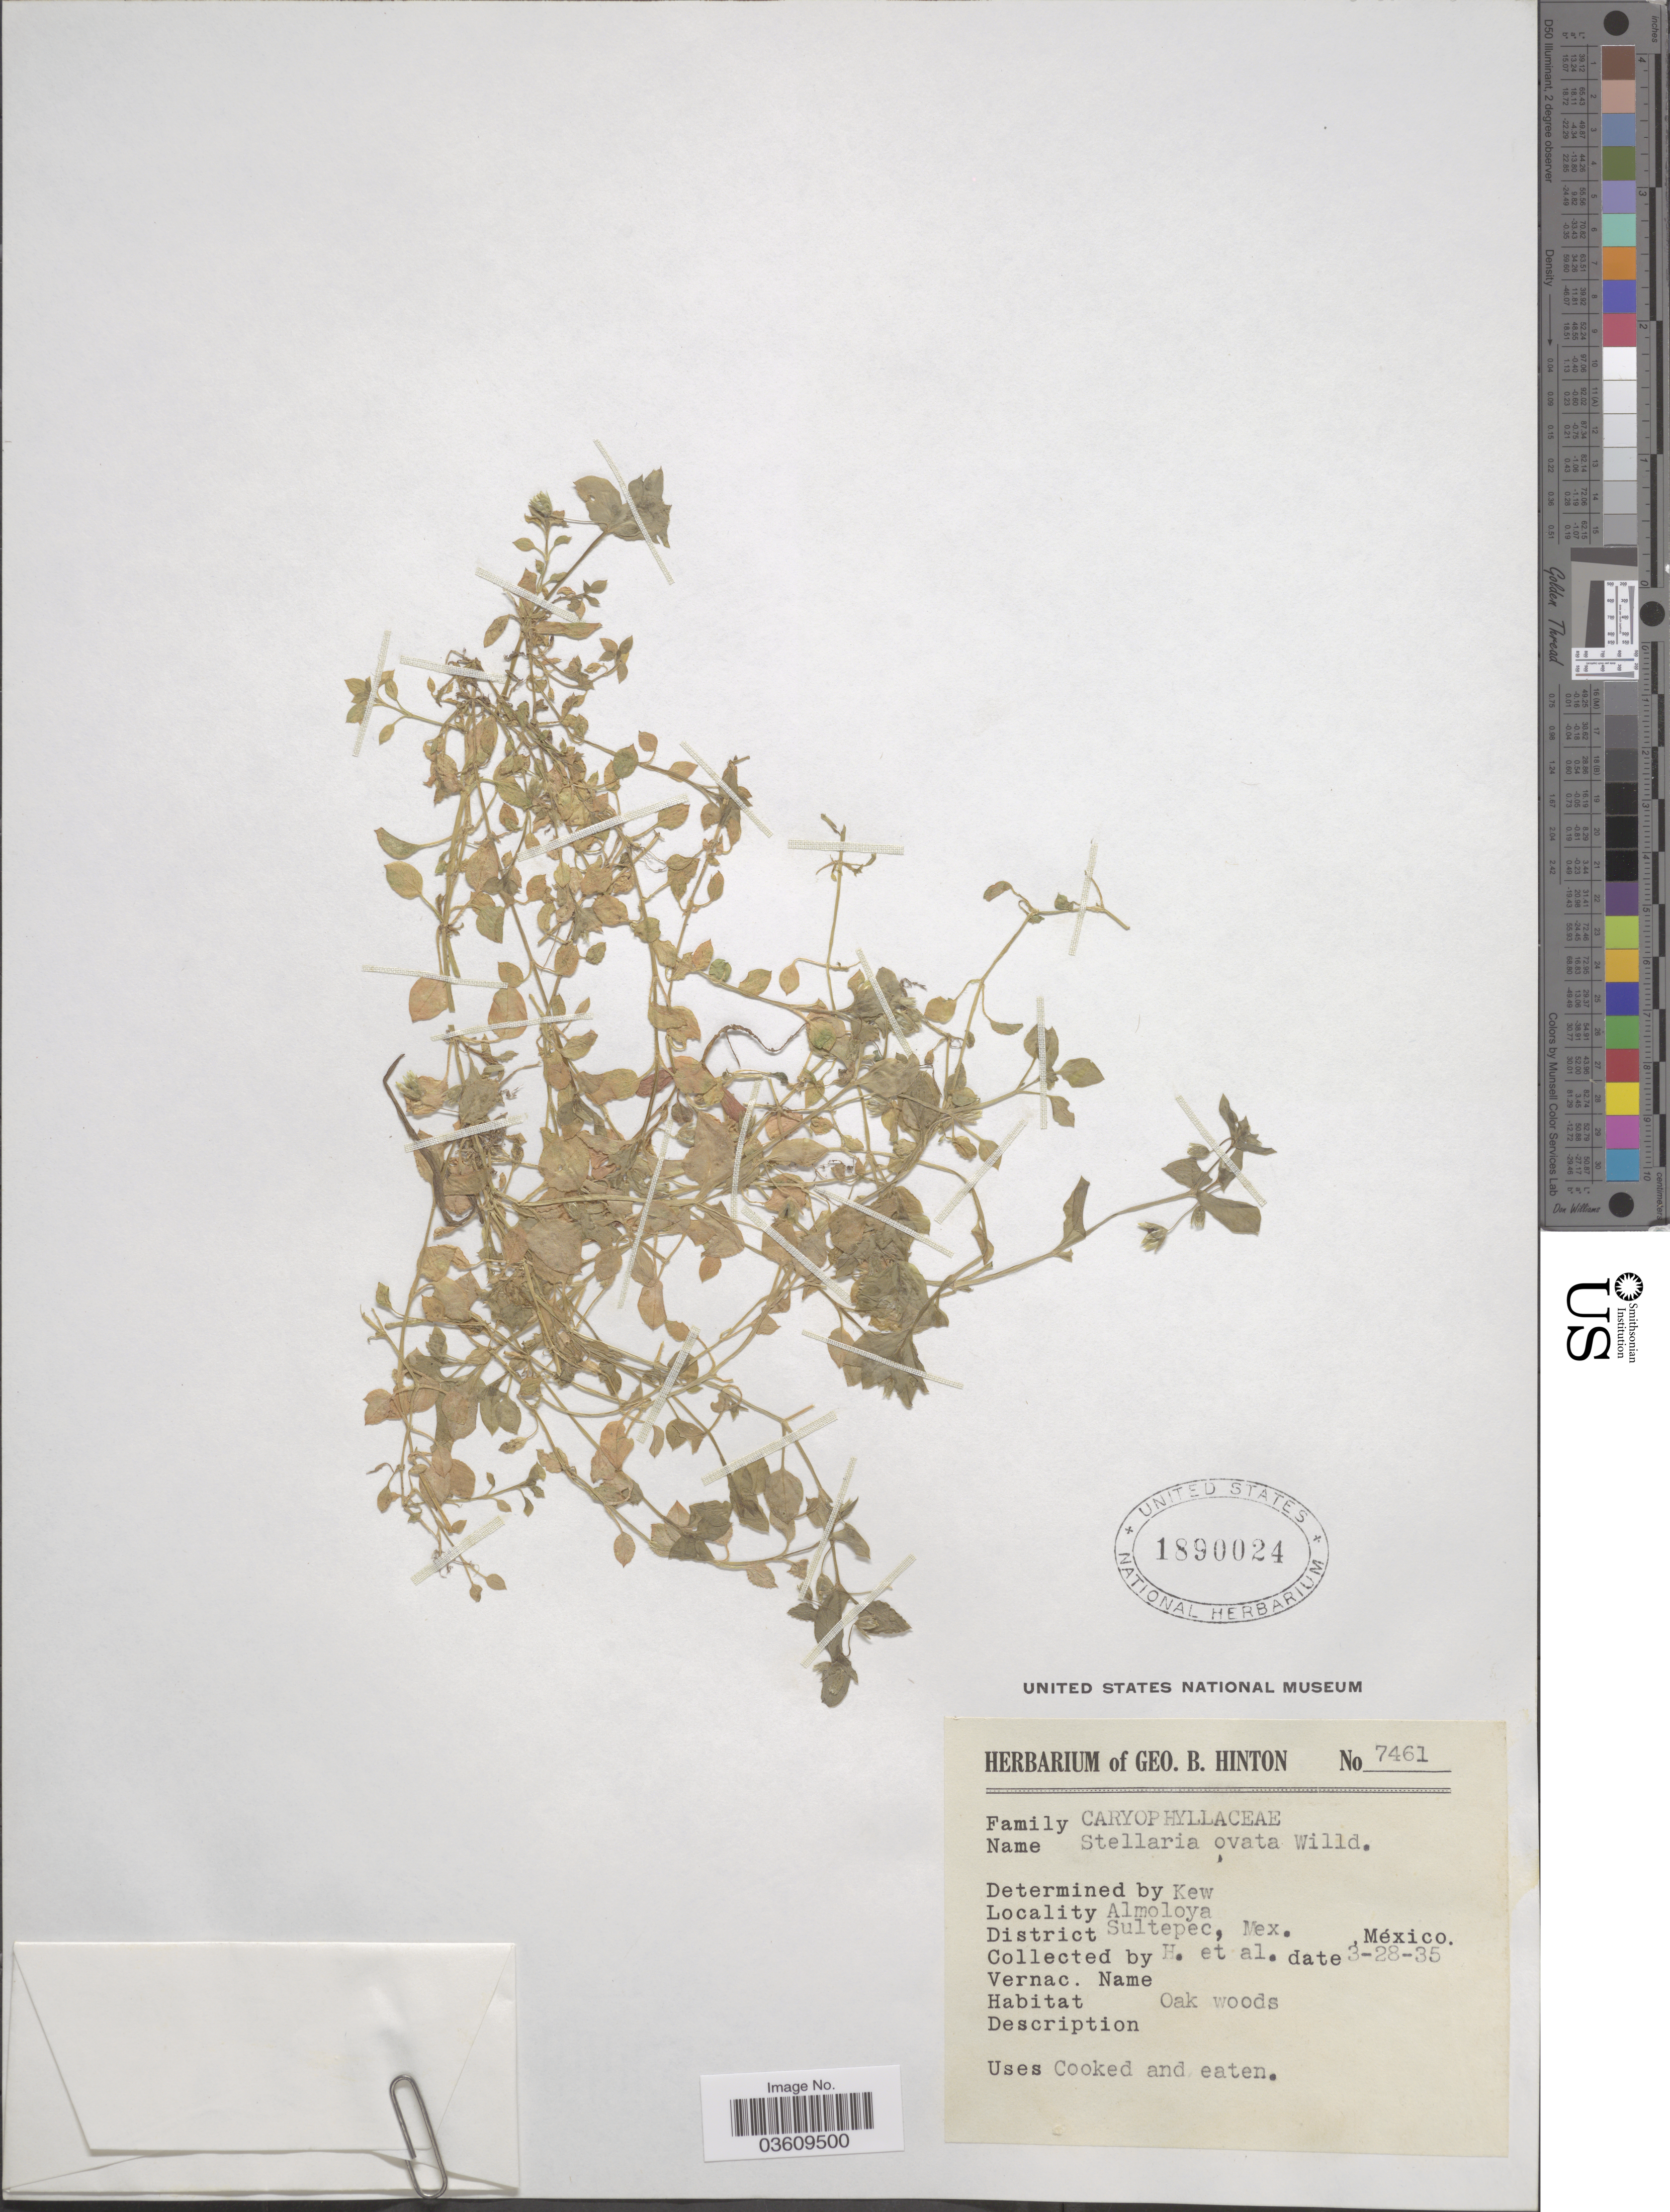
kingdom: Plantae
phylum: Tracheophyta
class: Magnoliopsida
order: Caryophyllales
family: Caryophyllaceae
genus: Stellaria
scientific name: Stellaria ovata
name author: Willd.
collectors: G. B. Hinton & et al.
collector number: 7461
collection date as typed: Transcribed d/m/y: 28/3/35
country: Mexico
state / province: México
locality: Almoloya. District Sultepec.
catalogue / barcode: US 1890024